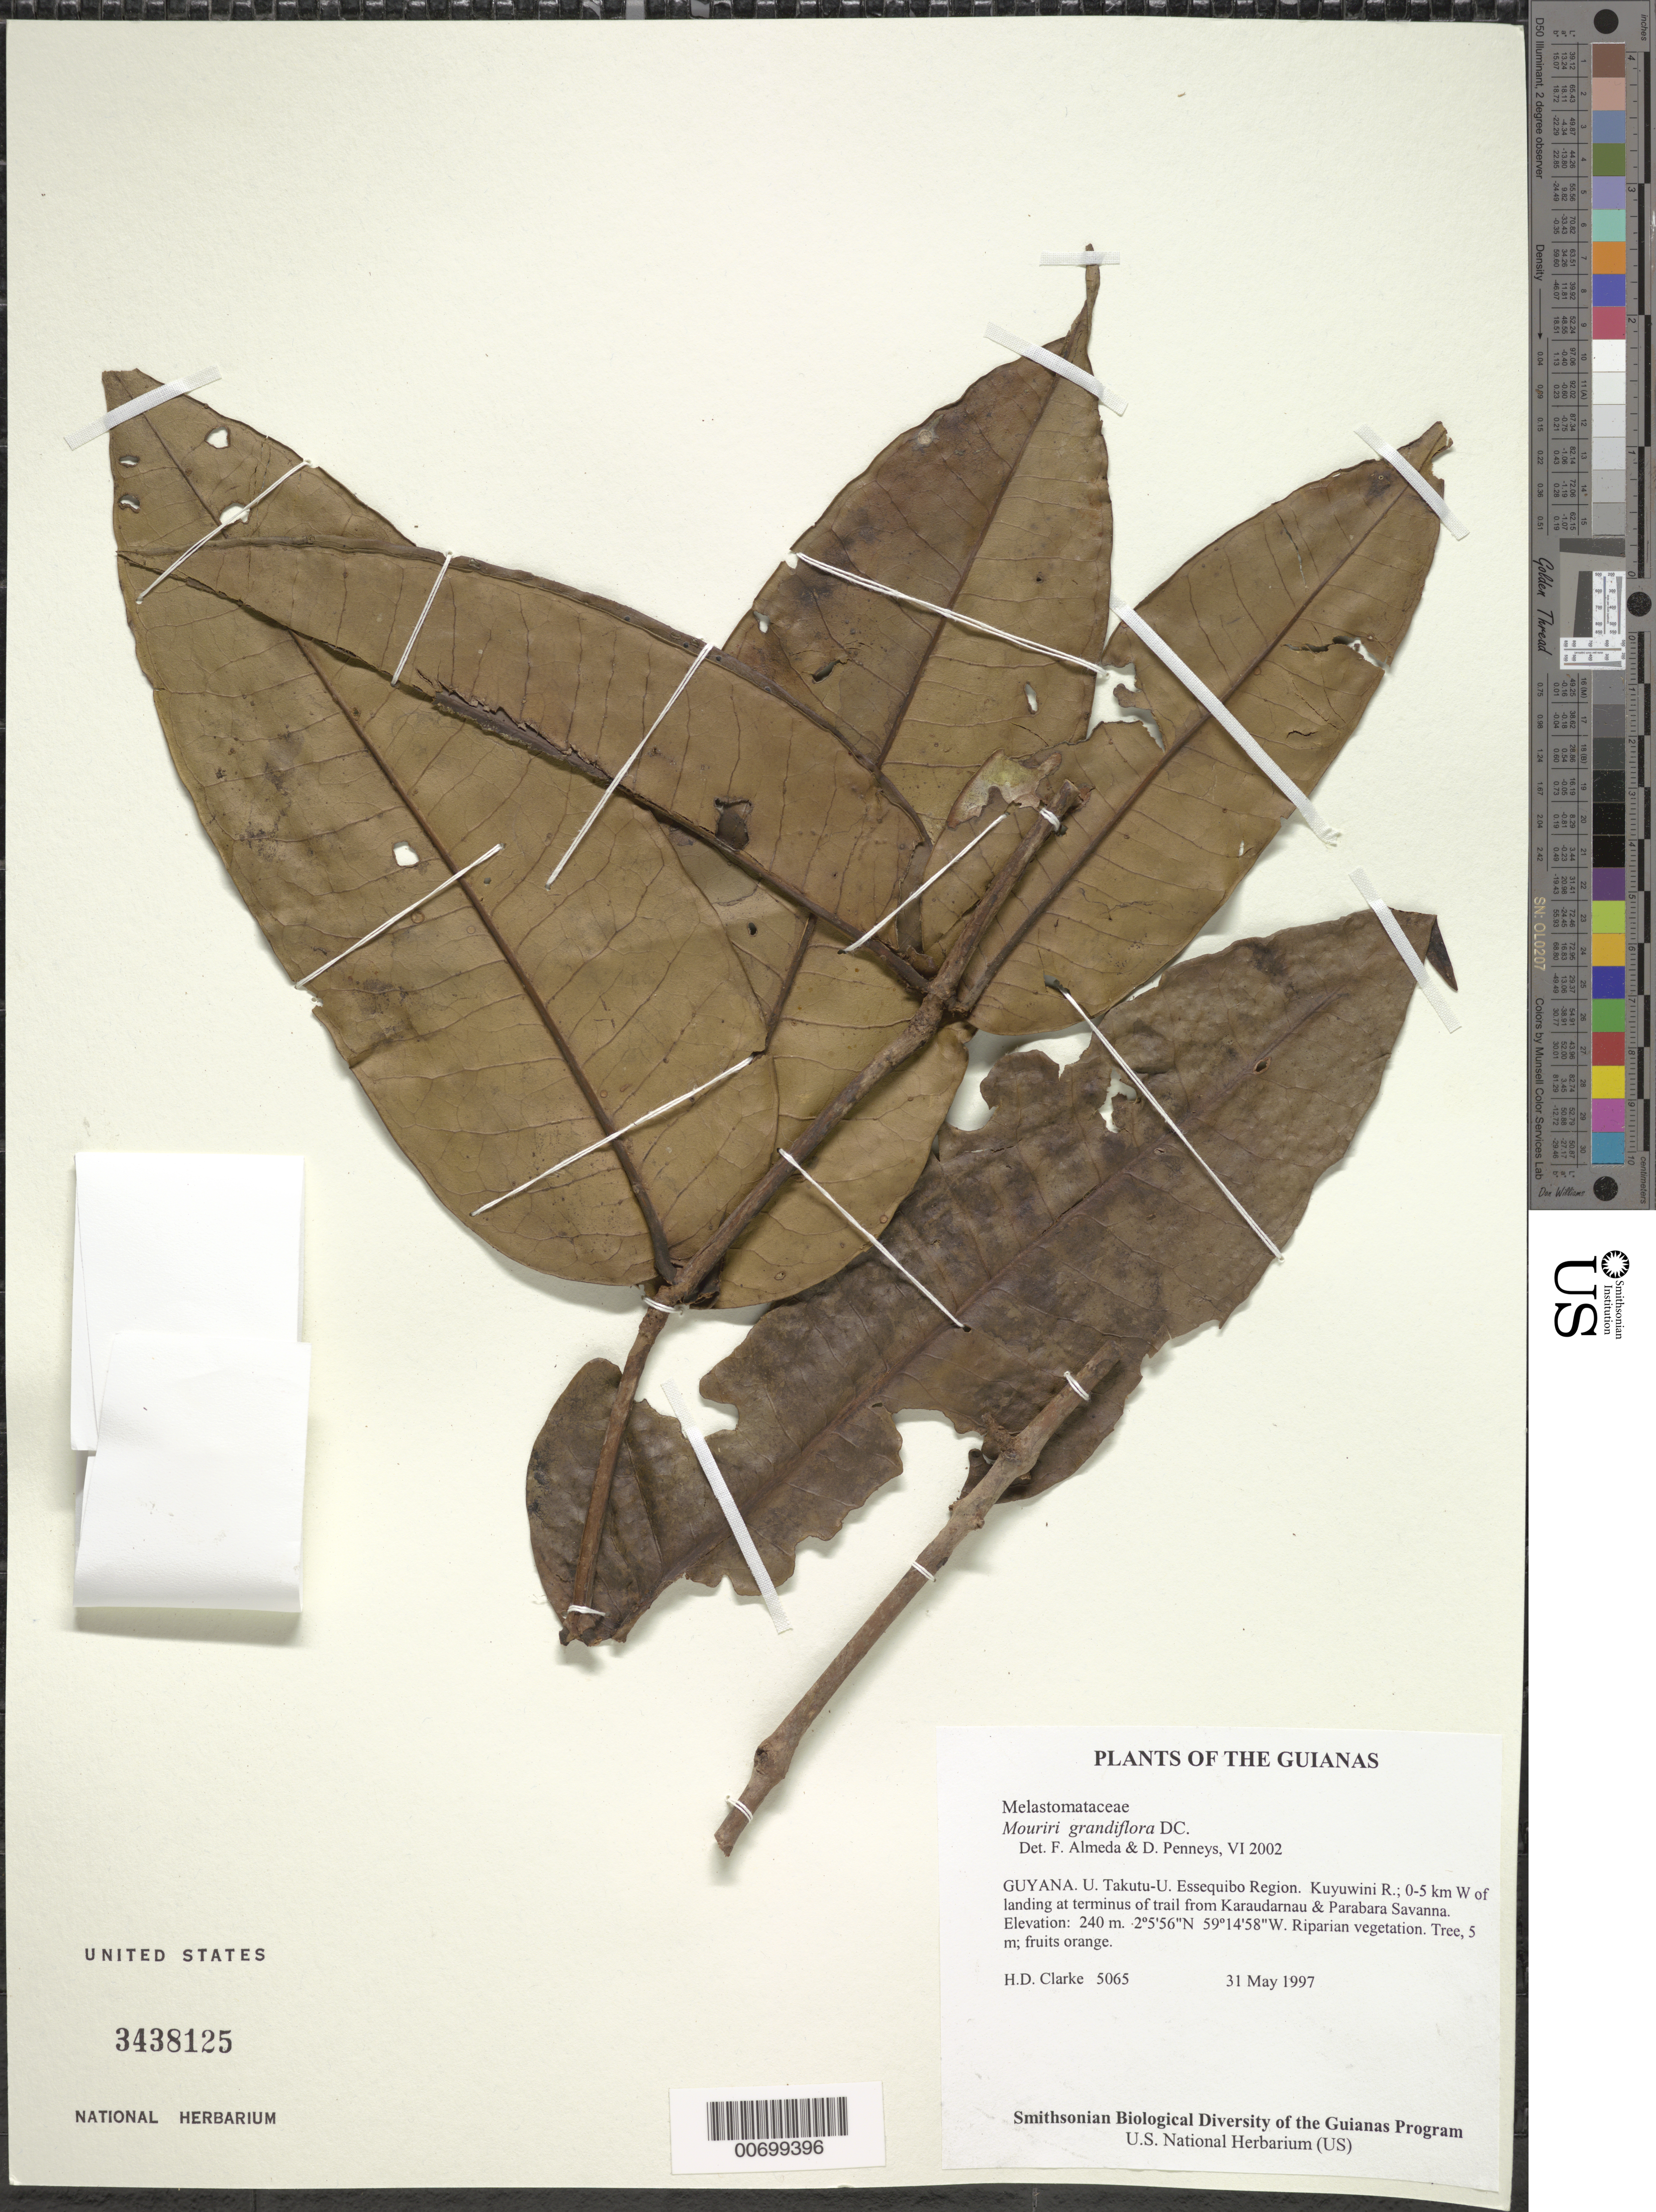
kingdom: Plantae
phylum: Tracheophyta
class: Magnoliopsida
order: Myrtales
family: Melastomataceae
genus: Mouriri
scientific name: Mouriri grandiflora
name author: DC.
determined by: Almeda, F.; Penneys, D. S.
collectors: H. D. Clarke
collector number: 5065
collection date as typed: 31 May 1997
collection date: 1997-05-31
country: Guyana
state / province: U. Takutu-U. Essequibo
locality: Kuyuwini R.; 0-5 km W of landing at terminus of trail from Karaudarnau & Parabara Savanna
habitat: Riparian vegetation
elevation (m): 240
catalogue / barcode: US 3438125